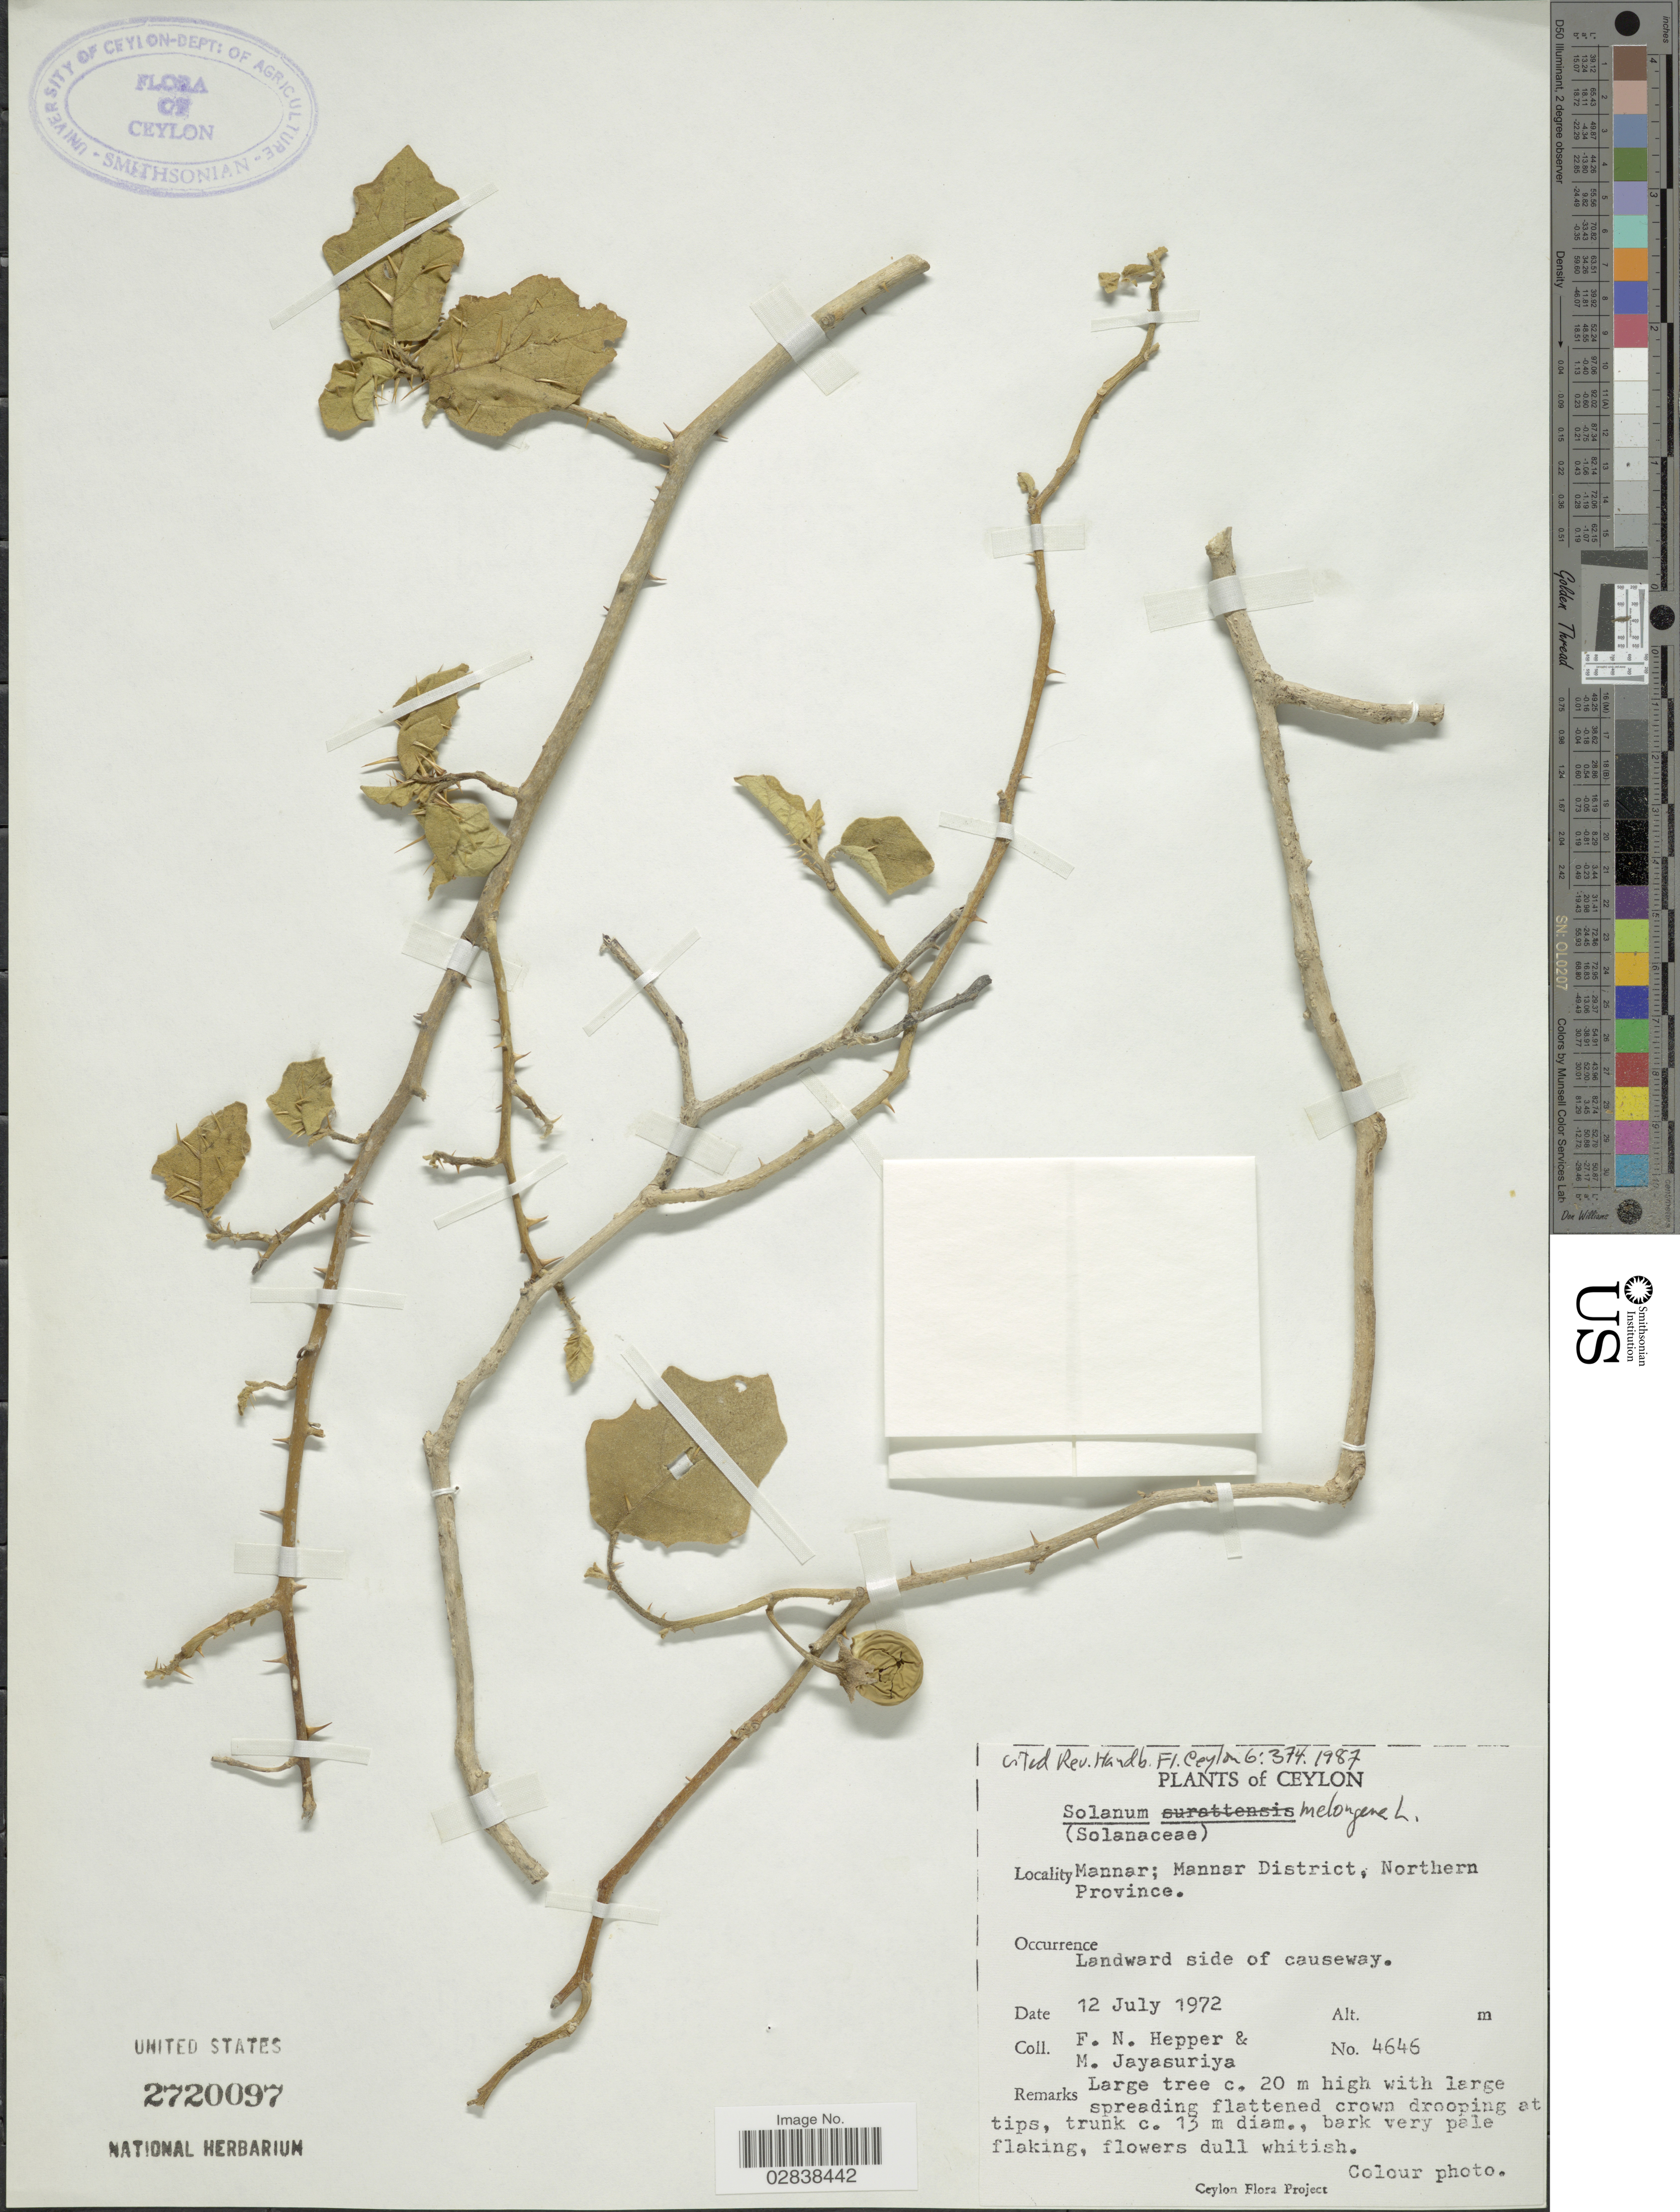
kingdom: Plantae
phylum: Tracheophyta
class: Magnoliopsida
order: Solanales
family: Solanaceae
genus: Solanum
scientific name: Solanum melongena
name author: L.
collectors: F. Hepper & M. Jayasuriya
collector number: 4646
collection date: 1972-07-12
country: Sri Lanka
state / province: Northern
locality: Ceylon, Mannar; Mannar District, Northern Province, Landward side of causeway.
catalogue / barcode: US 2720097